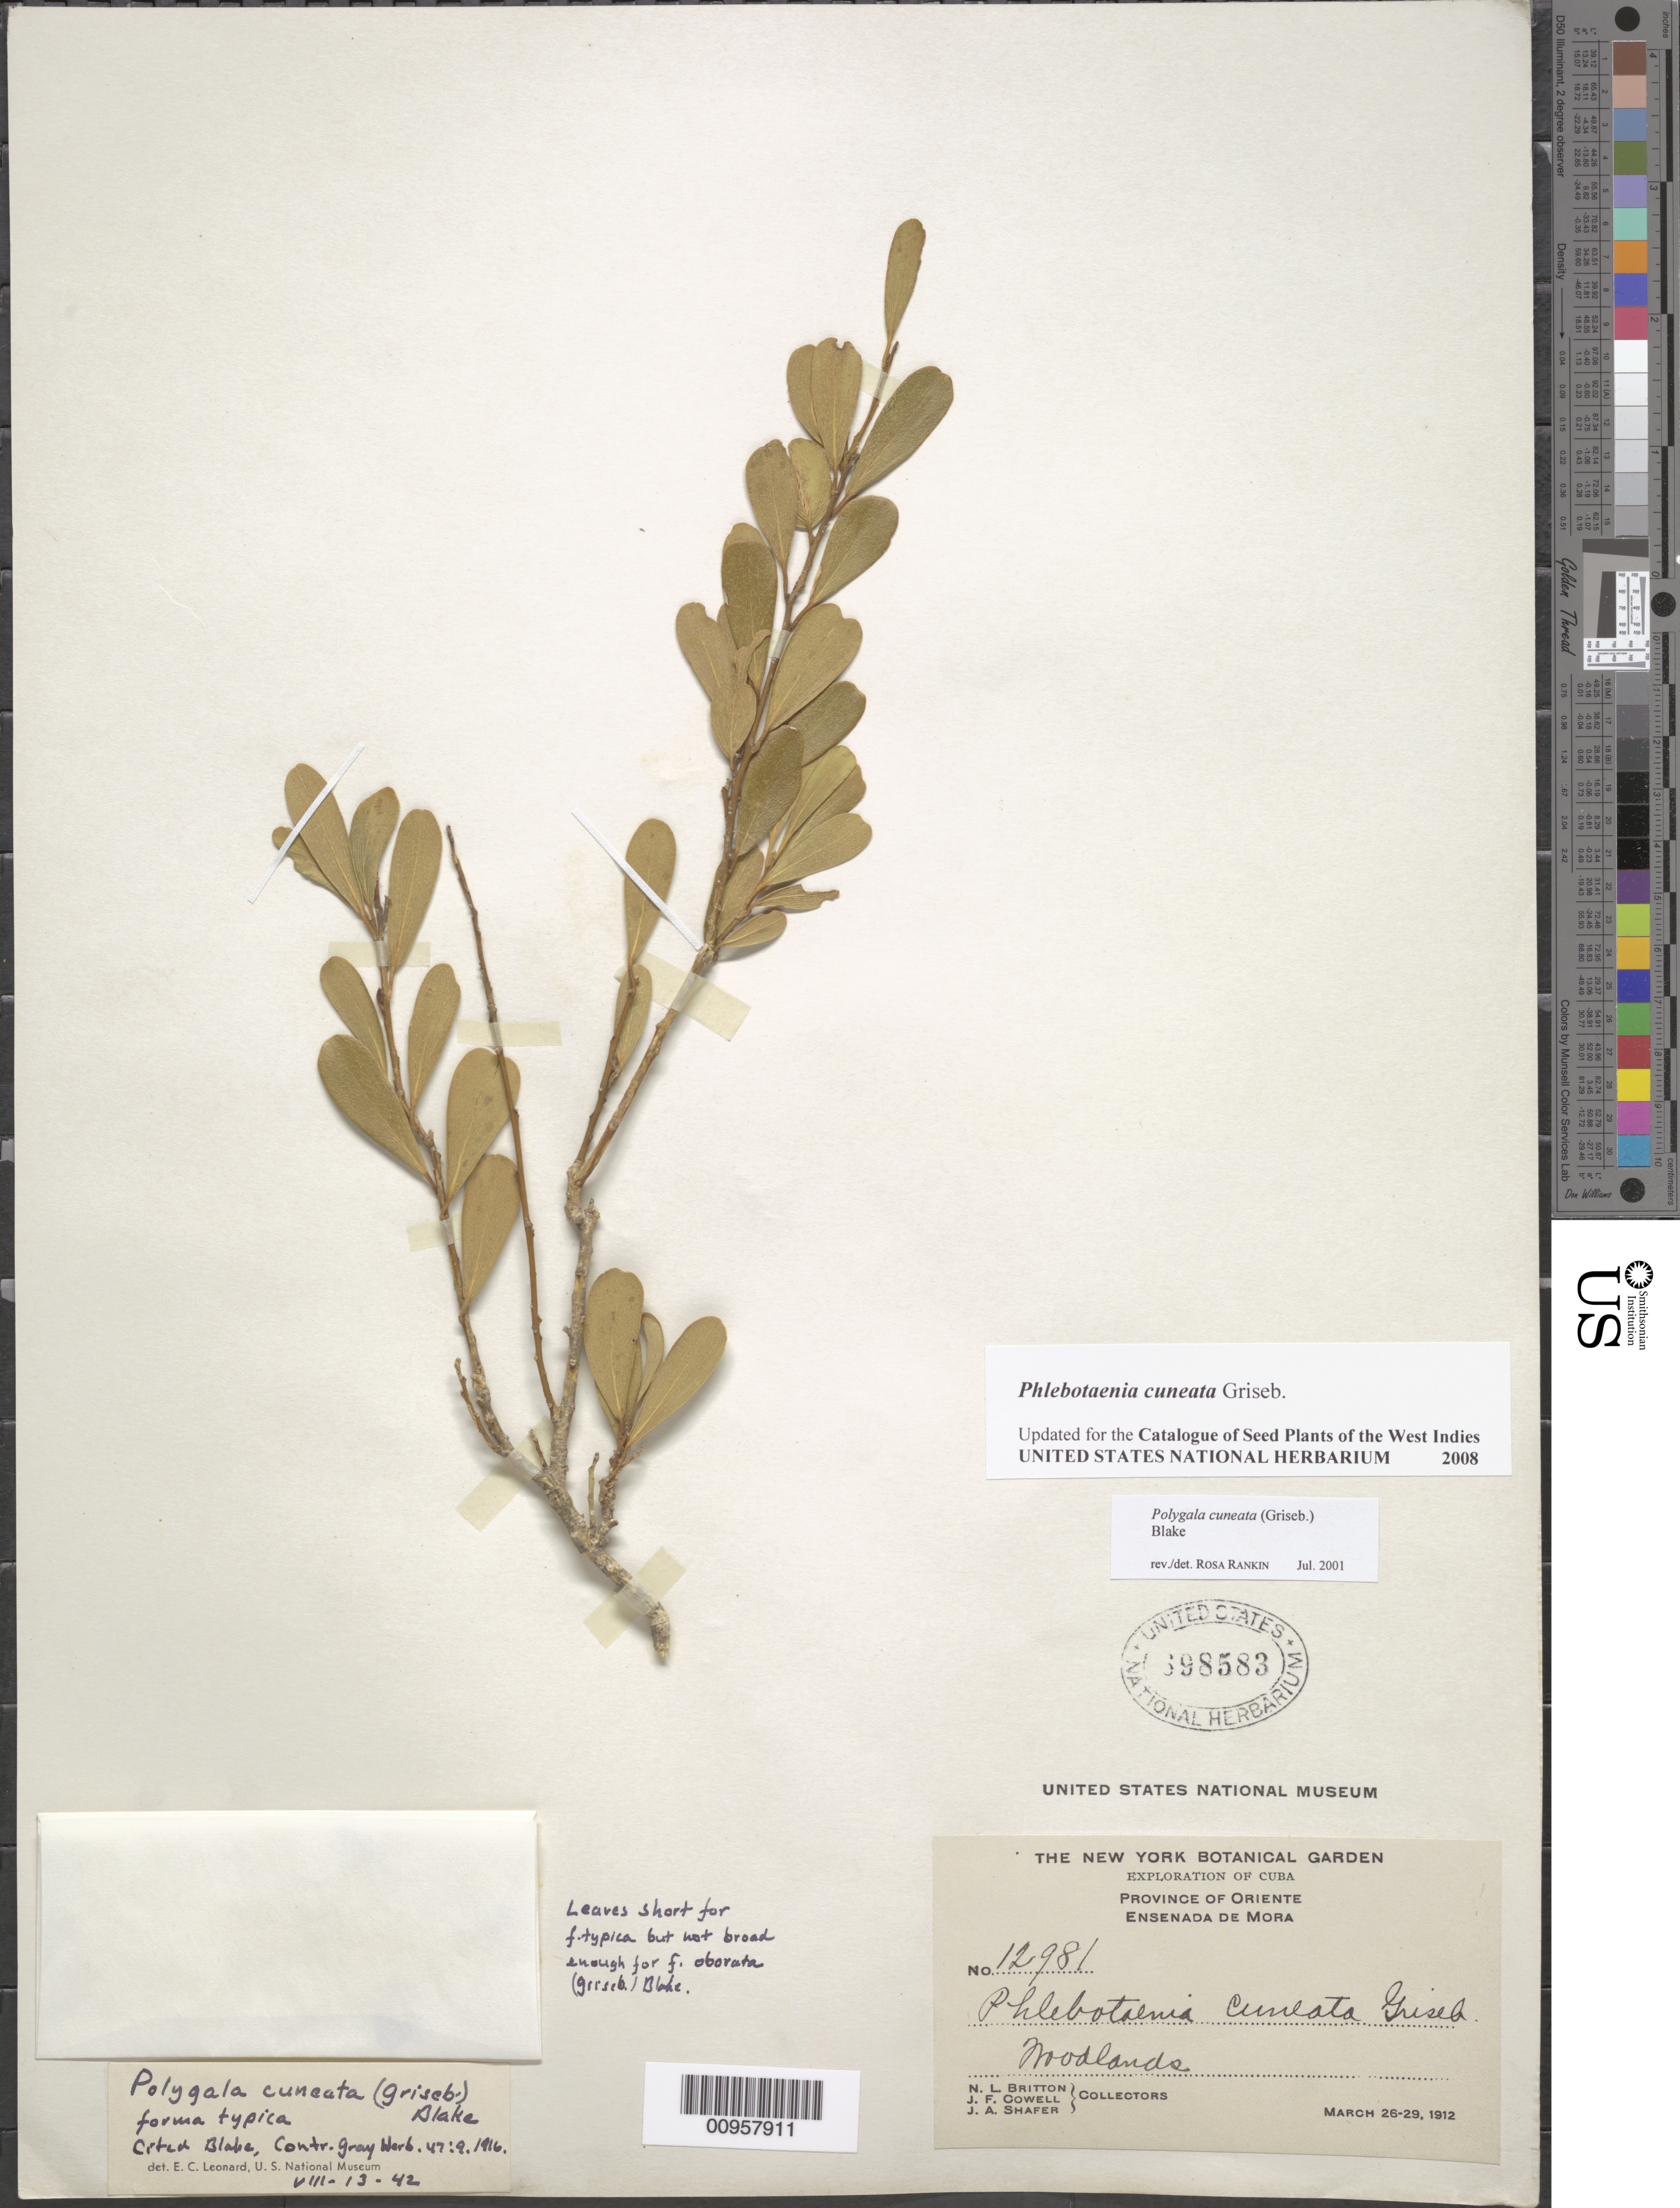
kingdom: Plantae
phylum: Tracheophyta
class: Magnoliopsida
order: Fabales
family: Polygalaceae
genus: Phlebotaenia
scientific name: Phlebotaenia cuneata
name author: Griseb.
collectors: N. Britton, J. F. Cowell & J. A. Shafer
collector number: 12981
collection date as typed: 26 Mar 1912 to 29 Mar 1912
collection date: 1912-03-26/1912-03-29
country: Cuba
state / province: Oriente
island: Cuba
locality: Ensenada de Mora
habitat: Woodlands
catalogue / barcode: US 698583